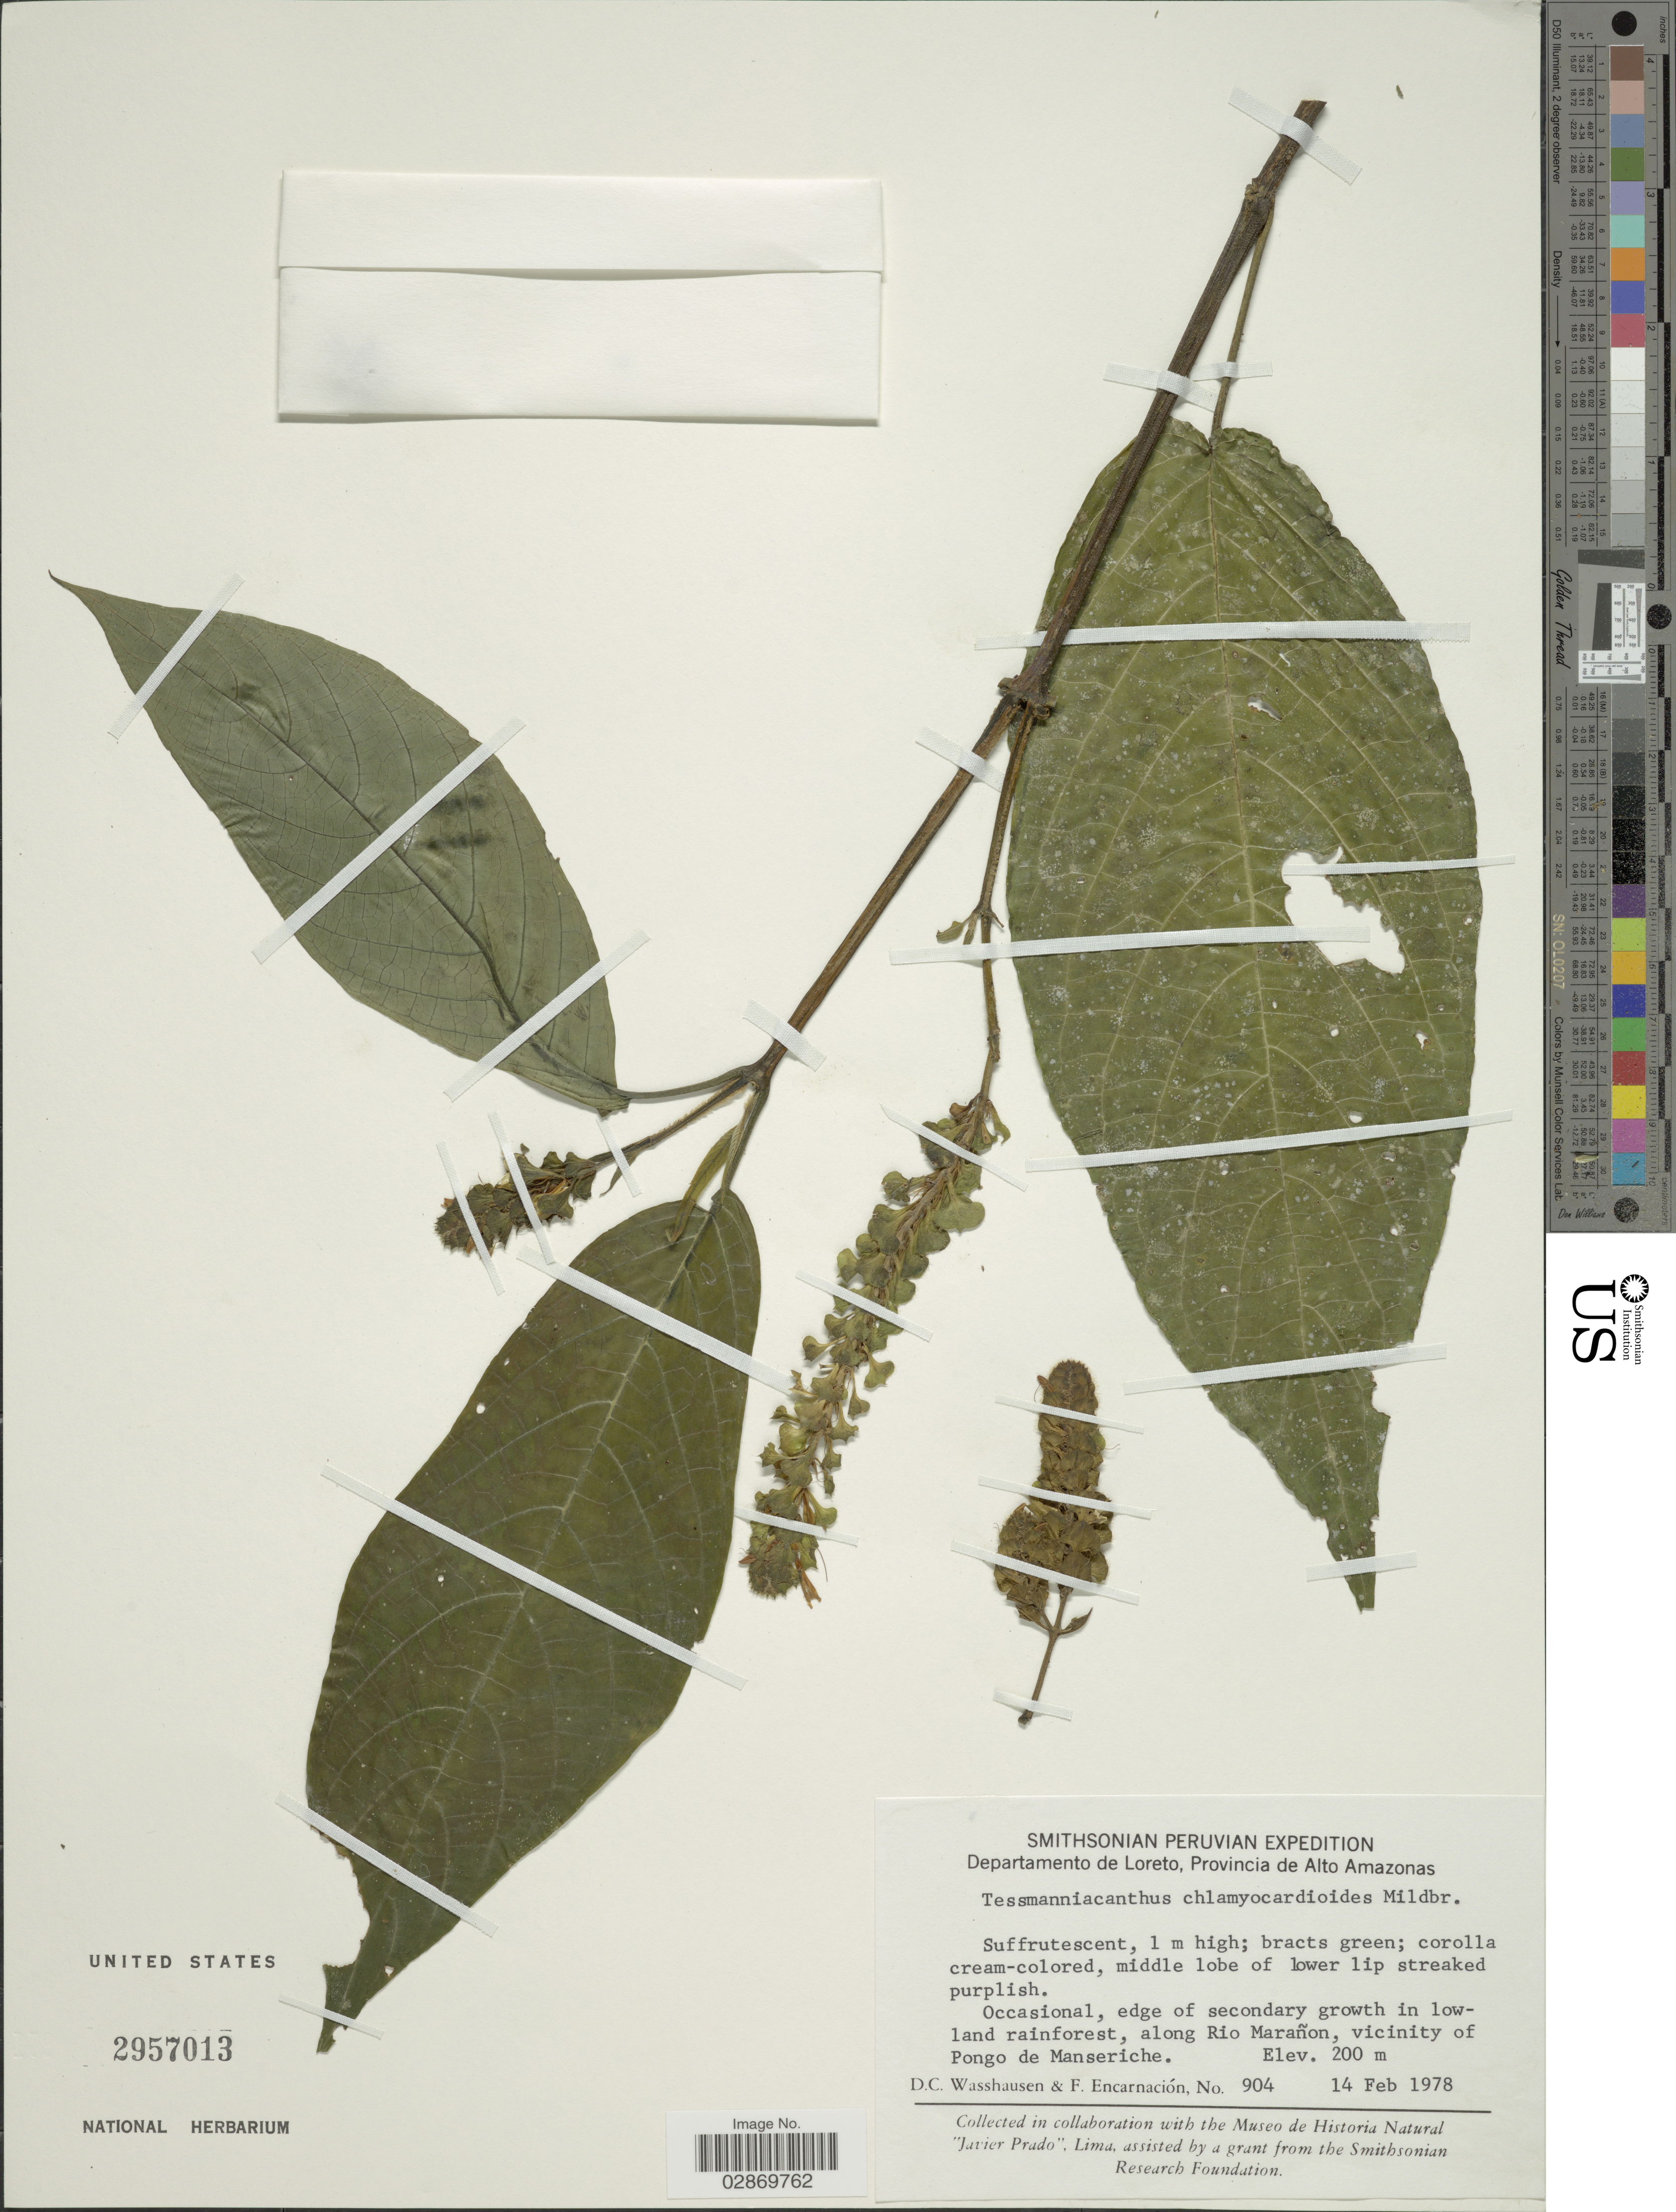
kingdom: Plantae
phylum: Tracheophyta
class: Magnoliopsida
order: Lamiales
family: Acanthaceae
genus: Tessmanniacanthus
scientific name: Tessmanniacanthus chlamydocardioides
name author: Mildbr.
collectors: D. C. Wasshausen & F. Encarnación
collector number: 904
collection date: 1978-02-14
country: Peru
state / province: Loreto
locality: Departamento de Loreto, Provincia de Alto Amazonas, Occasional, edge of secondary growth in lowland rainforest, along Rio Marañon, vicinity of Pongo de Manseriche.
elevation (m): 200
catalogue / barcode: US 2957013